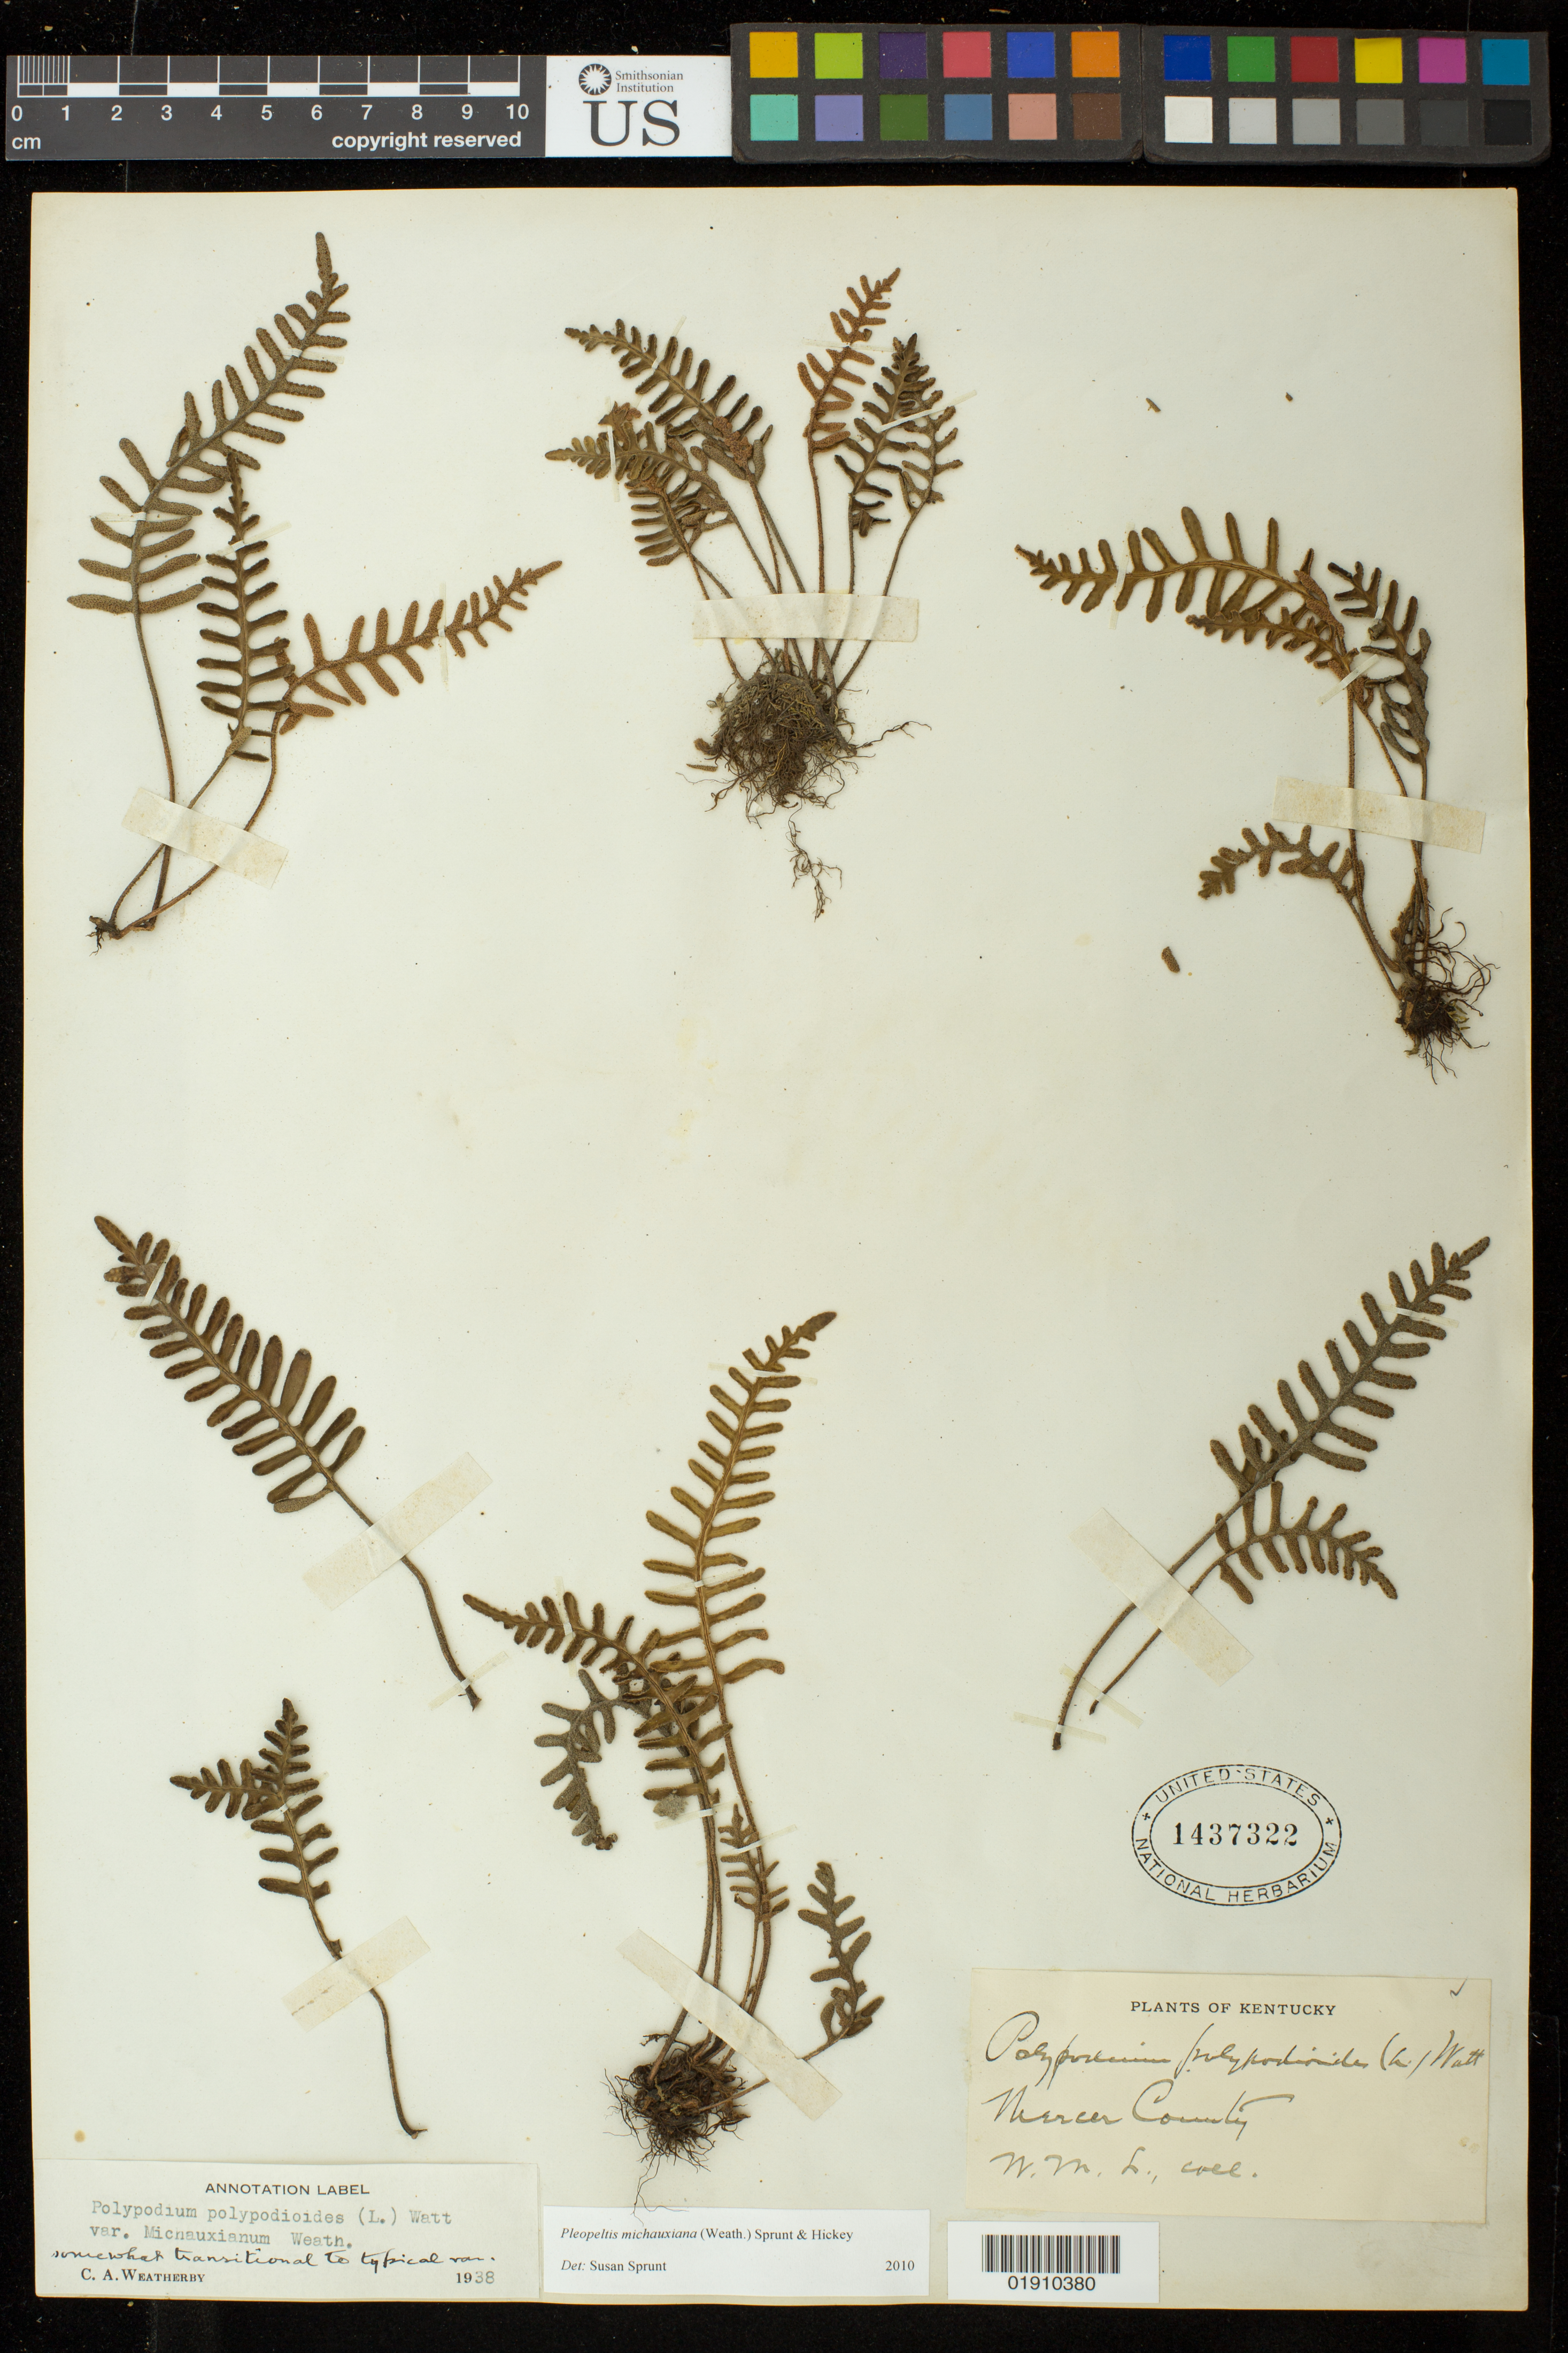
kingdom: Plantae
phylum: Tracheophyta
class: Polypodiopsida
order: Polypodiales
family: Polypodiaceae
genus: Pleopeltis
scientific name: Pleopeltis michauxiana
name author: (Weath.) Hickey & Sprunt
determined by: Sprunt, S. V.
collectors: W. L.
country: United States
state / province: Kentucky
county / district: Mercer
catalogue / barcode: US 1437322